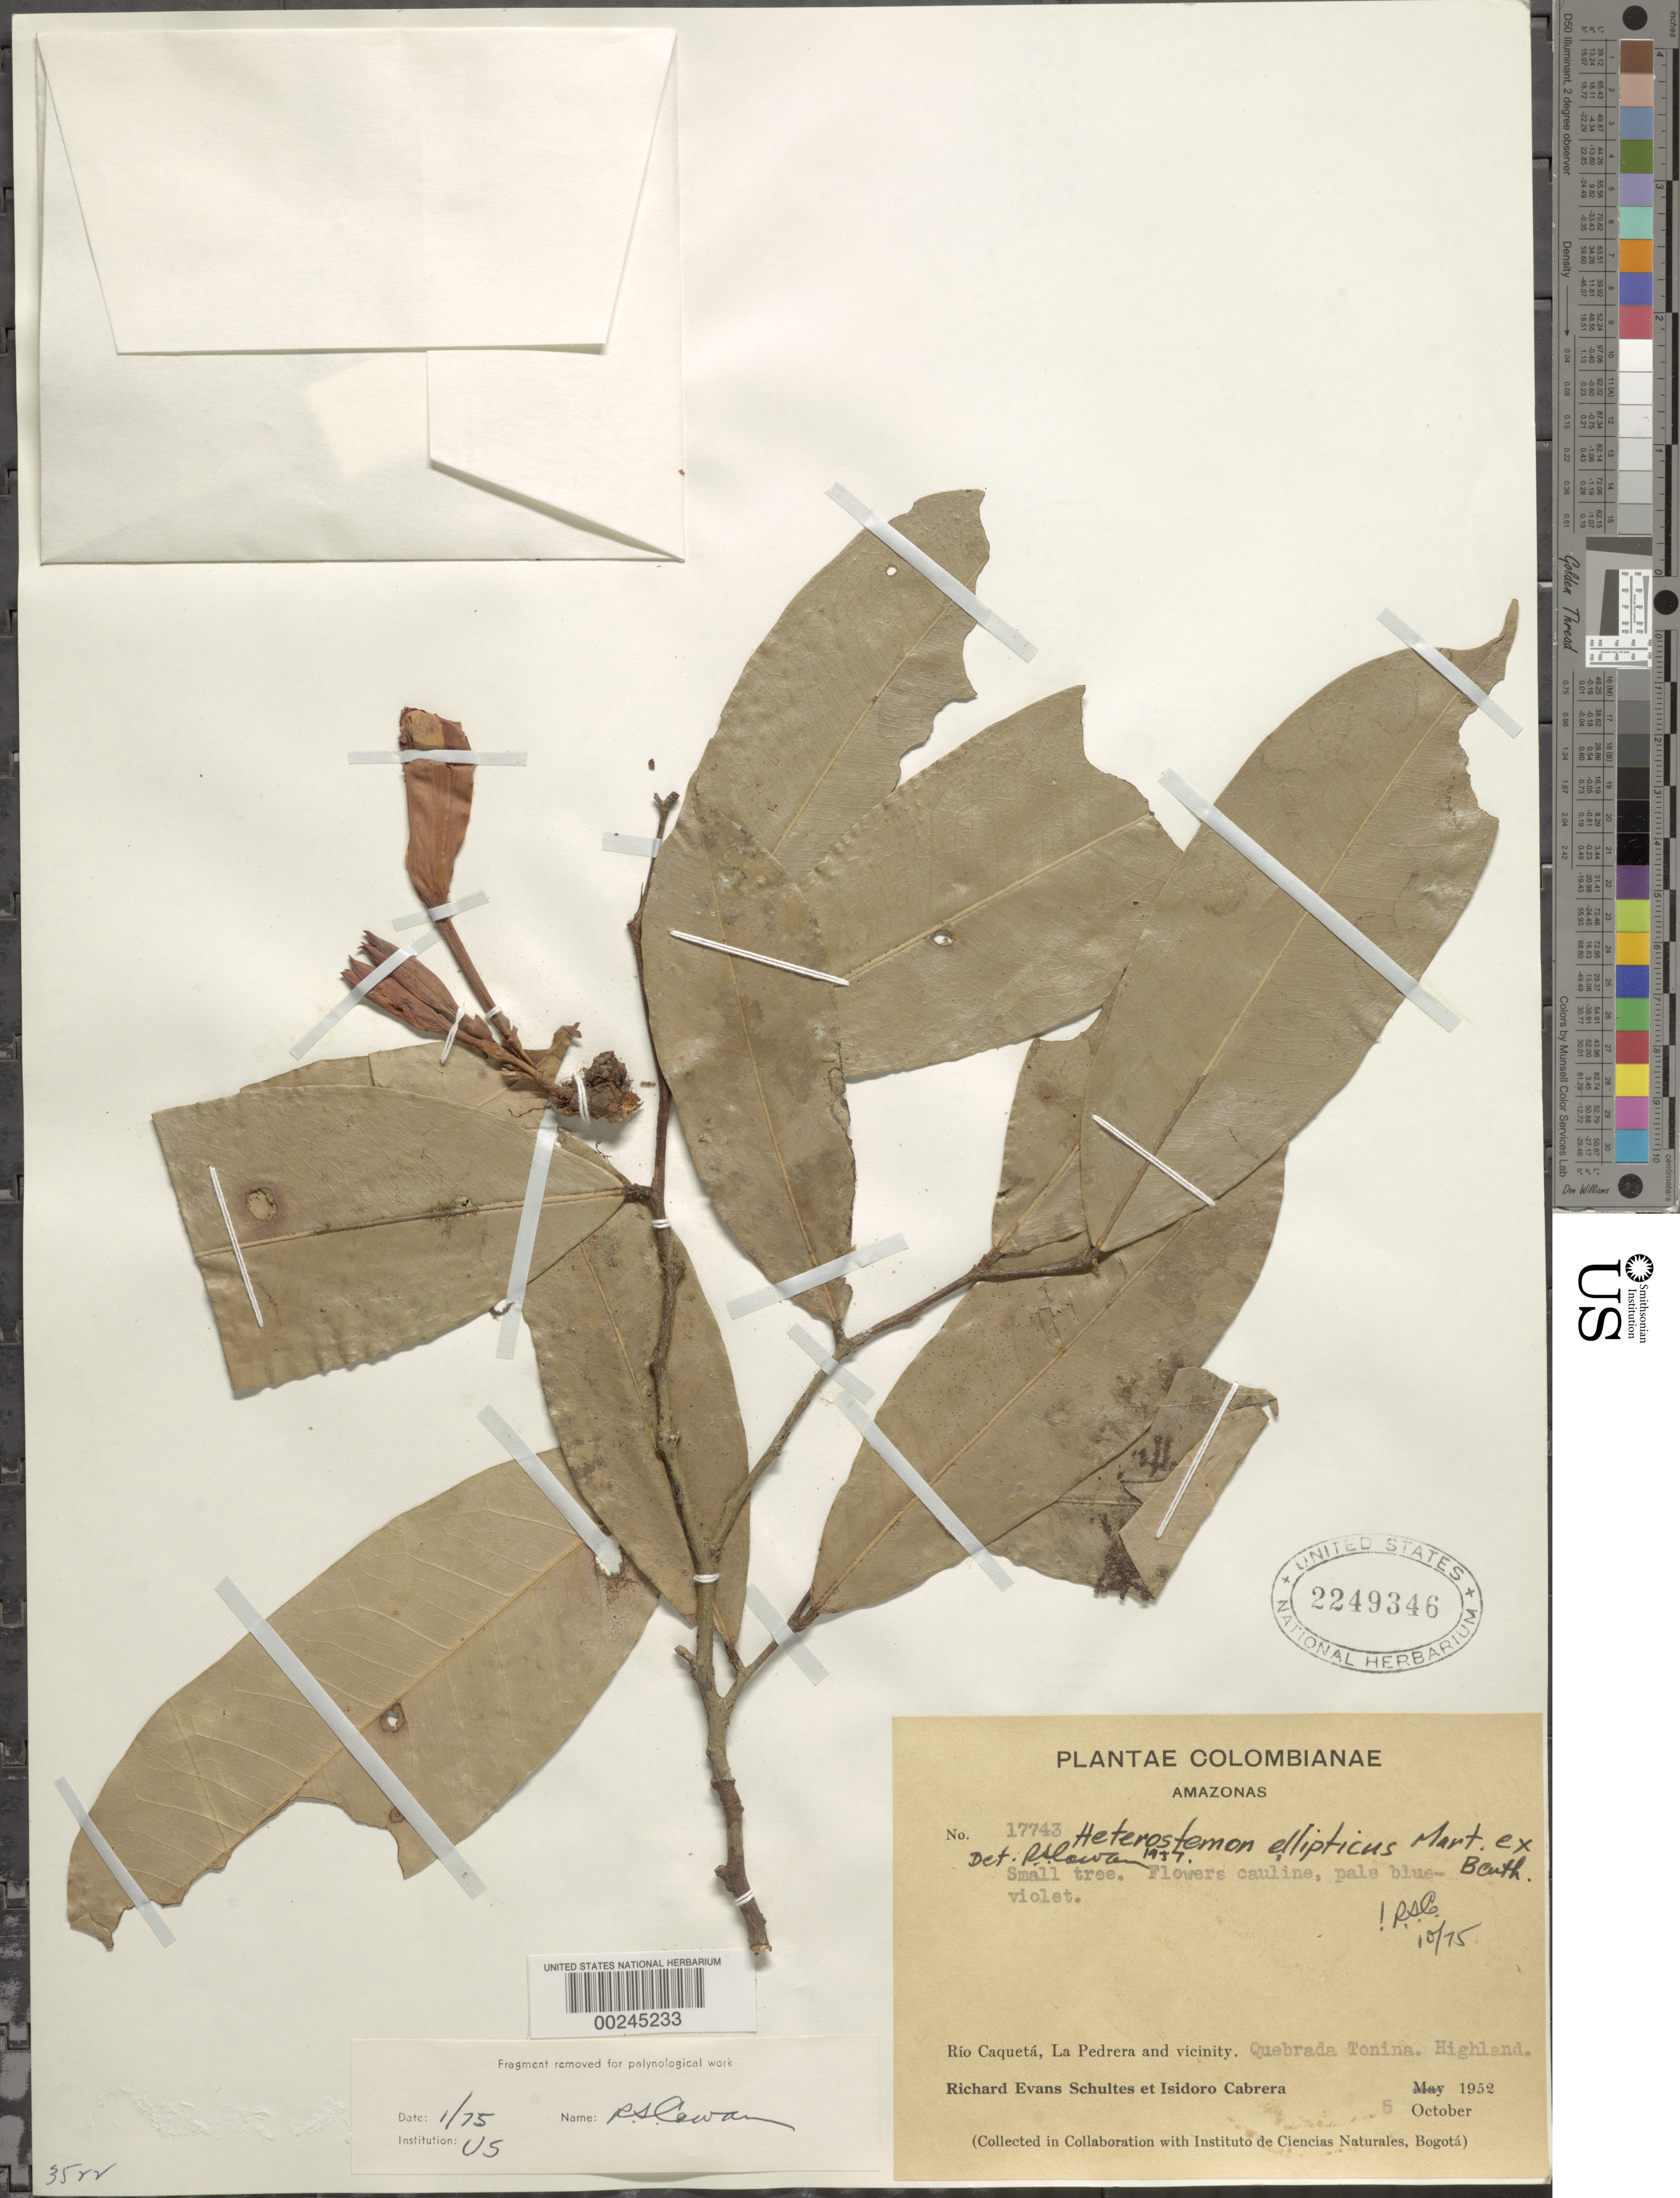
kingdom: Plantae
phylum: Tracheophyta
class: Magnoliopsida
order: Fabales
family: Fabaceae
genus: Heterostemon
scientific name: Heterostemon ellipticus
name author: Benth. ex Mart.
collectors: R. E. Schultes & I. Cabrera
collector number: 17743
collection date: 1952-10-05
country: Colombia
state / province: Amazônas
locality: Colombianae. Rio Caqueta, La Pedrera and vicinity. Quebrada Tonina. Highland.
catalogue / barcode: US 2249346